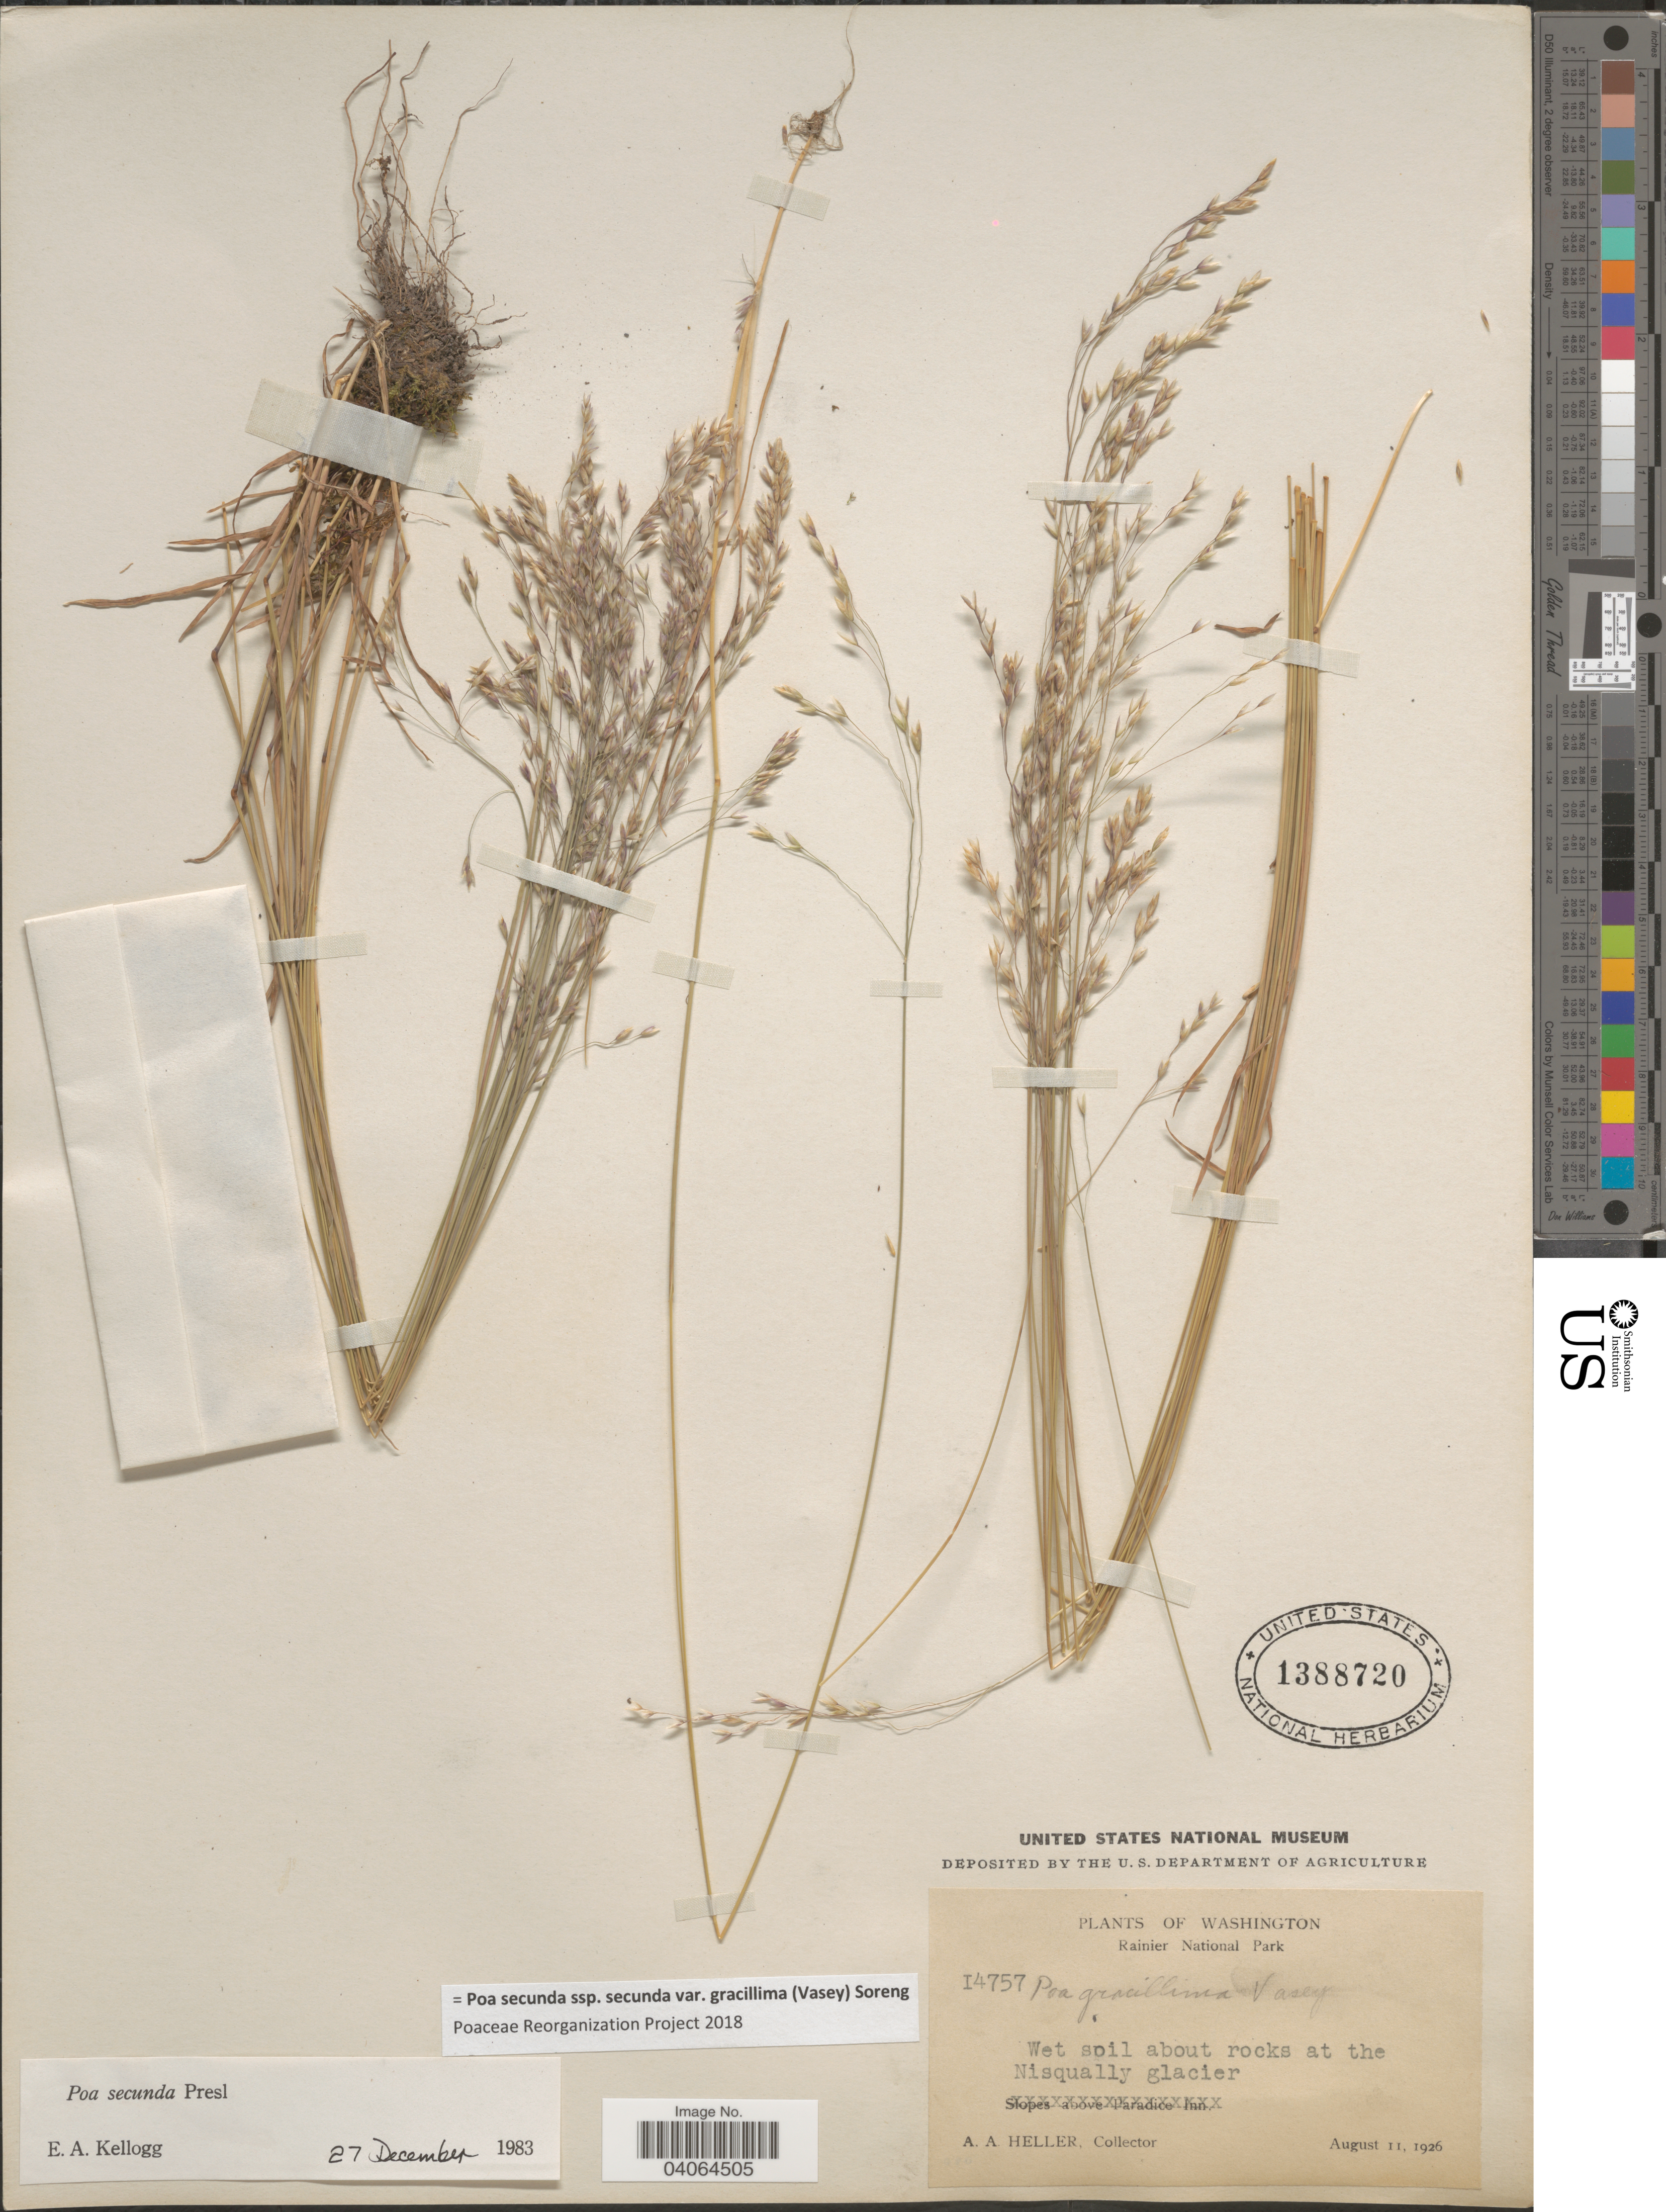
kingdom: Plantae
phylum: Tracheophyta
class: Liliopsida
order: Poales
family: Poaceae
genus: Poa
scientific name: Poa secunda subsp. secunda var. gracillima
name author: (Vasey) Soreng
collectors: A. A. Heller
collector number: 14757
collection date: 1926-08-11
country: United States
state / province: Washington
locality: Rainier National Park. Wet soil about rocks at the Nisqually glacier.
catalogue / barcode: US 1388720